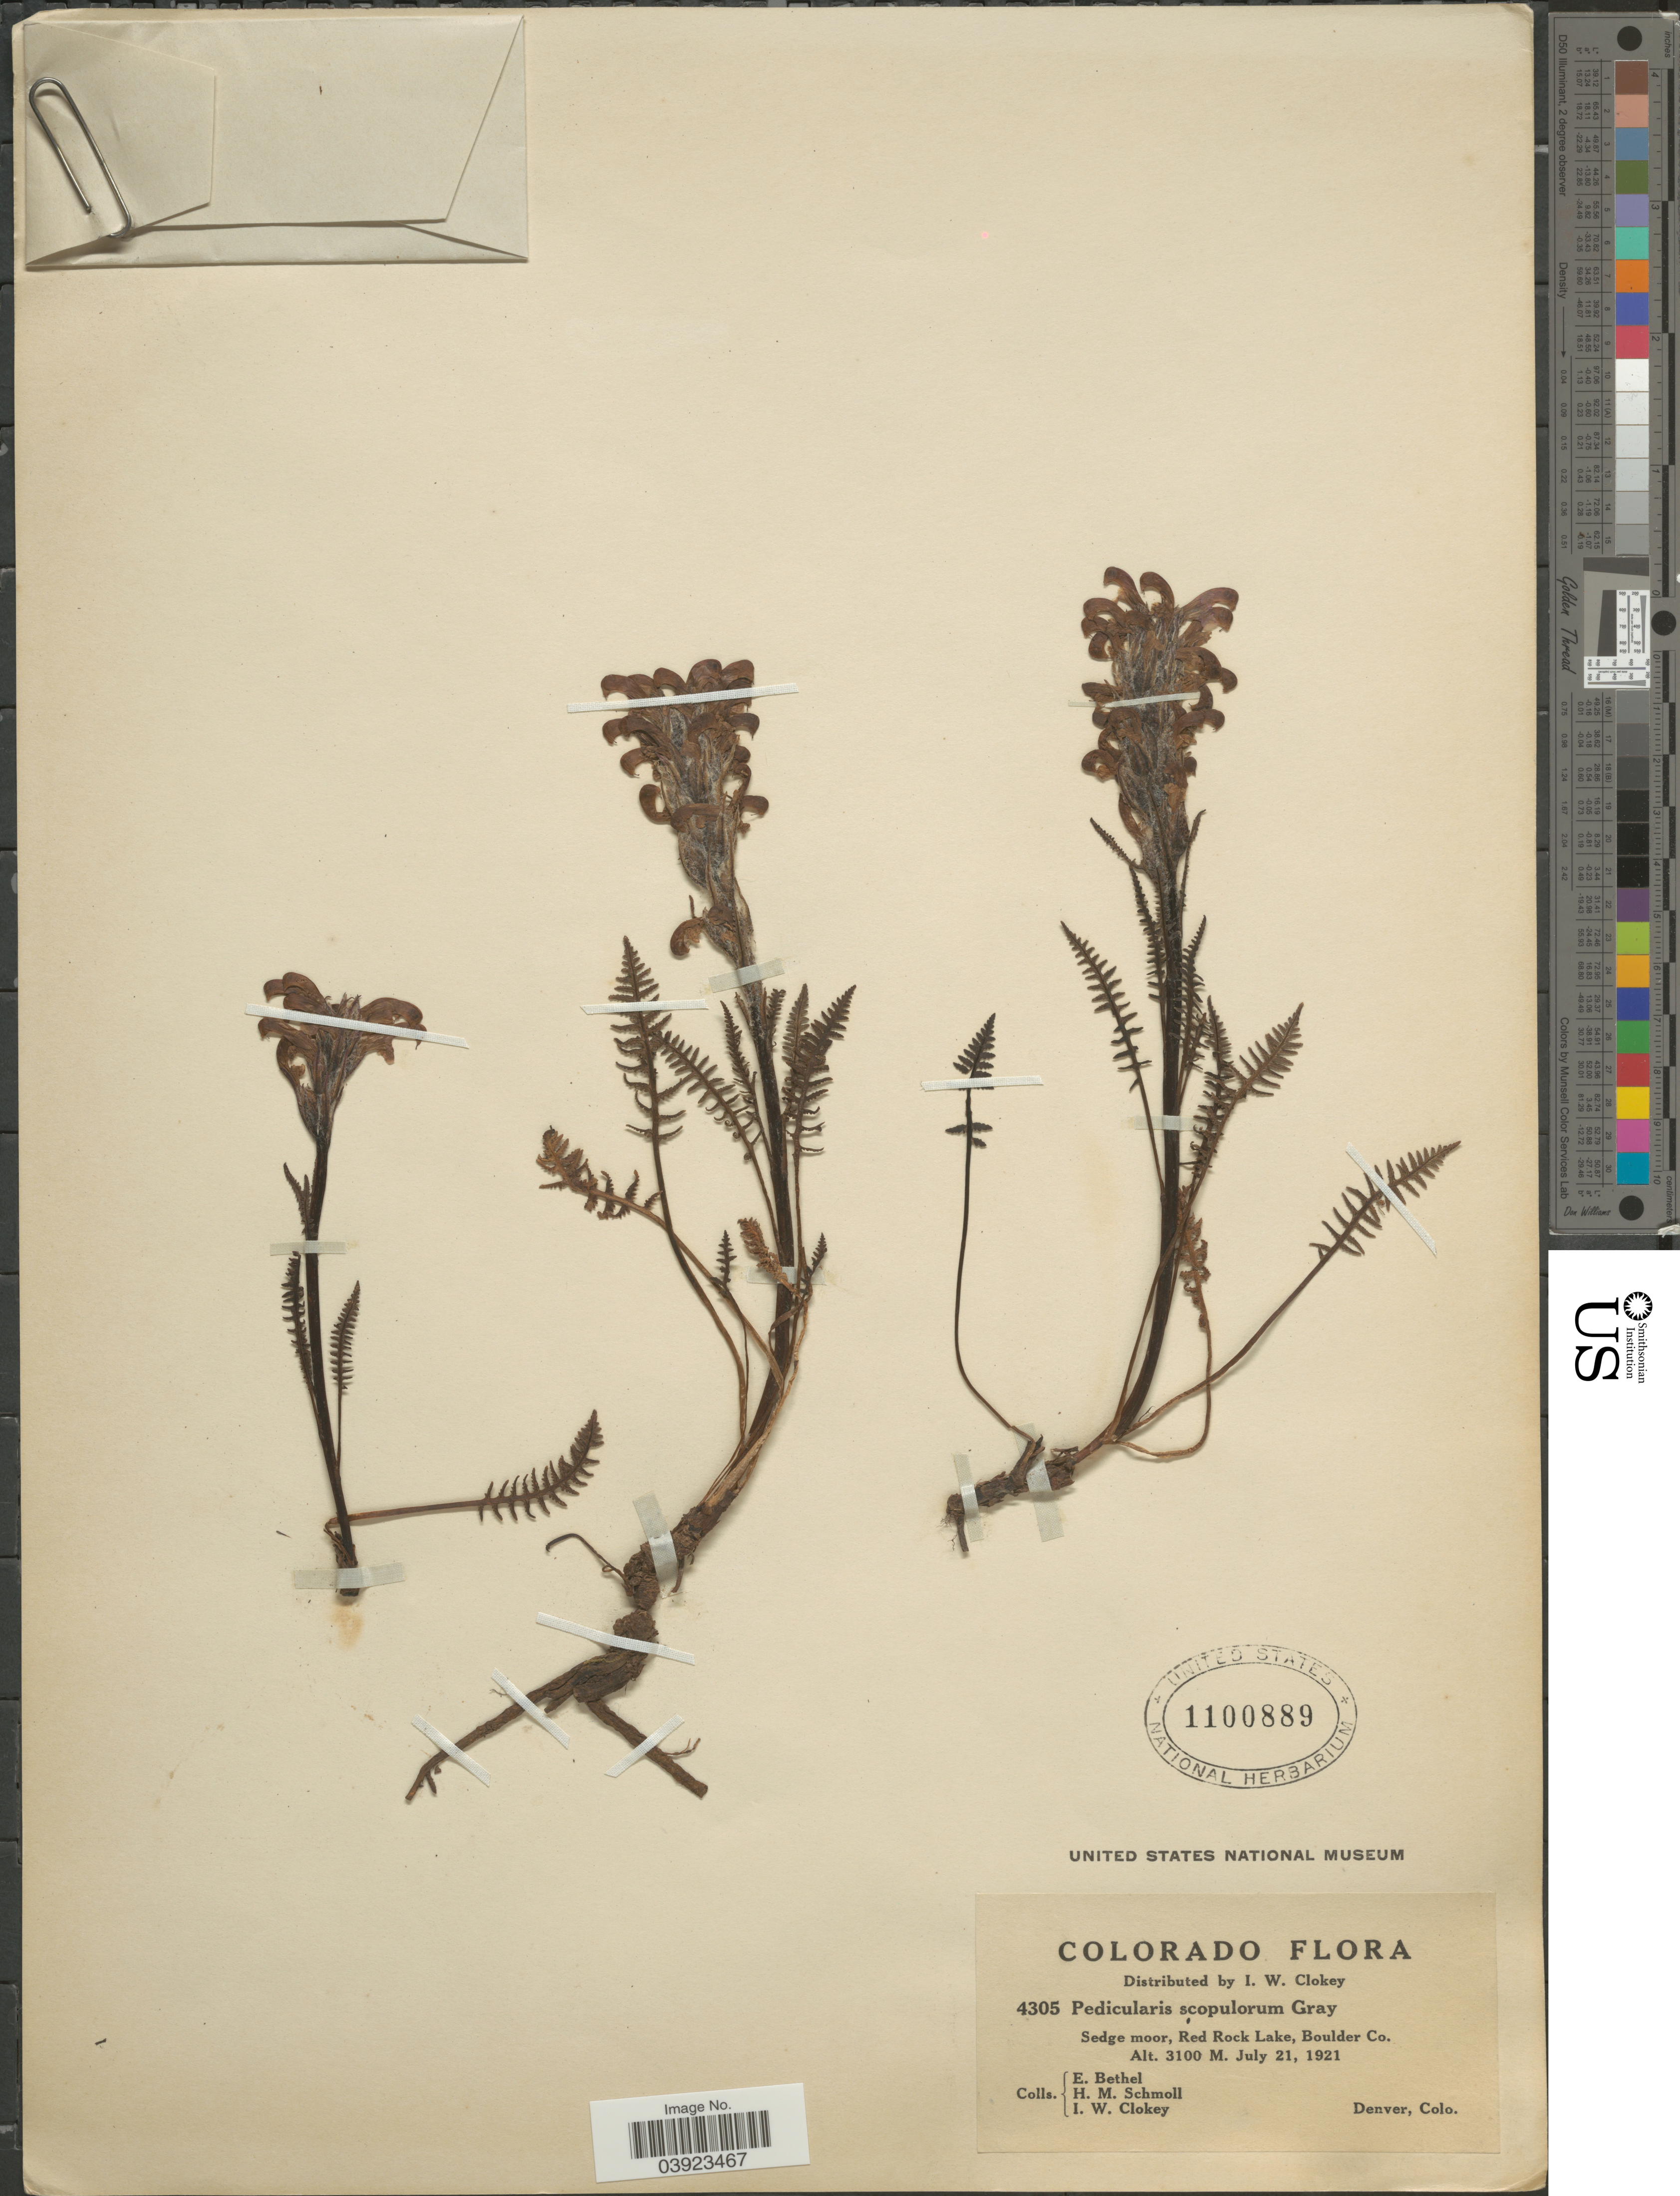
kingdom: Plantae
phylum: Tracheophyta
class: Magnoliopsida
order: Lamiales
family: Orobanchaceae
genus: Pedicularis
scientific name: Pedicularis scopulorum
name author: A. Gray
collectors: E. Bethel, H. Schmoll & I. W. Clokey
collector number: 4305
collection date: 1921-07-21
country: United States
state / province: Colorado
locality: Sedge moor, Red Rock Lake, Boulder Co. Denver.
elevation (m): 3100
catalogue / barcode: US 1100889